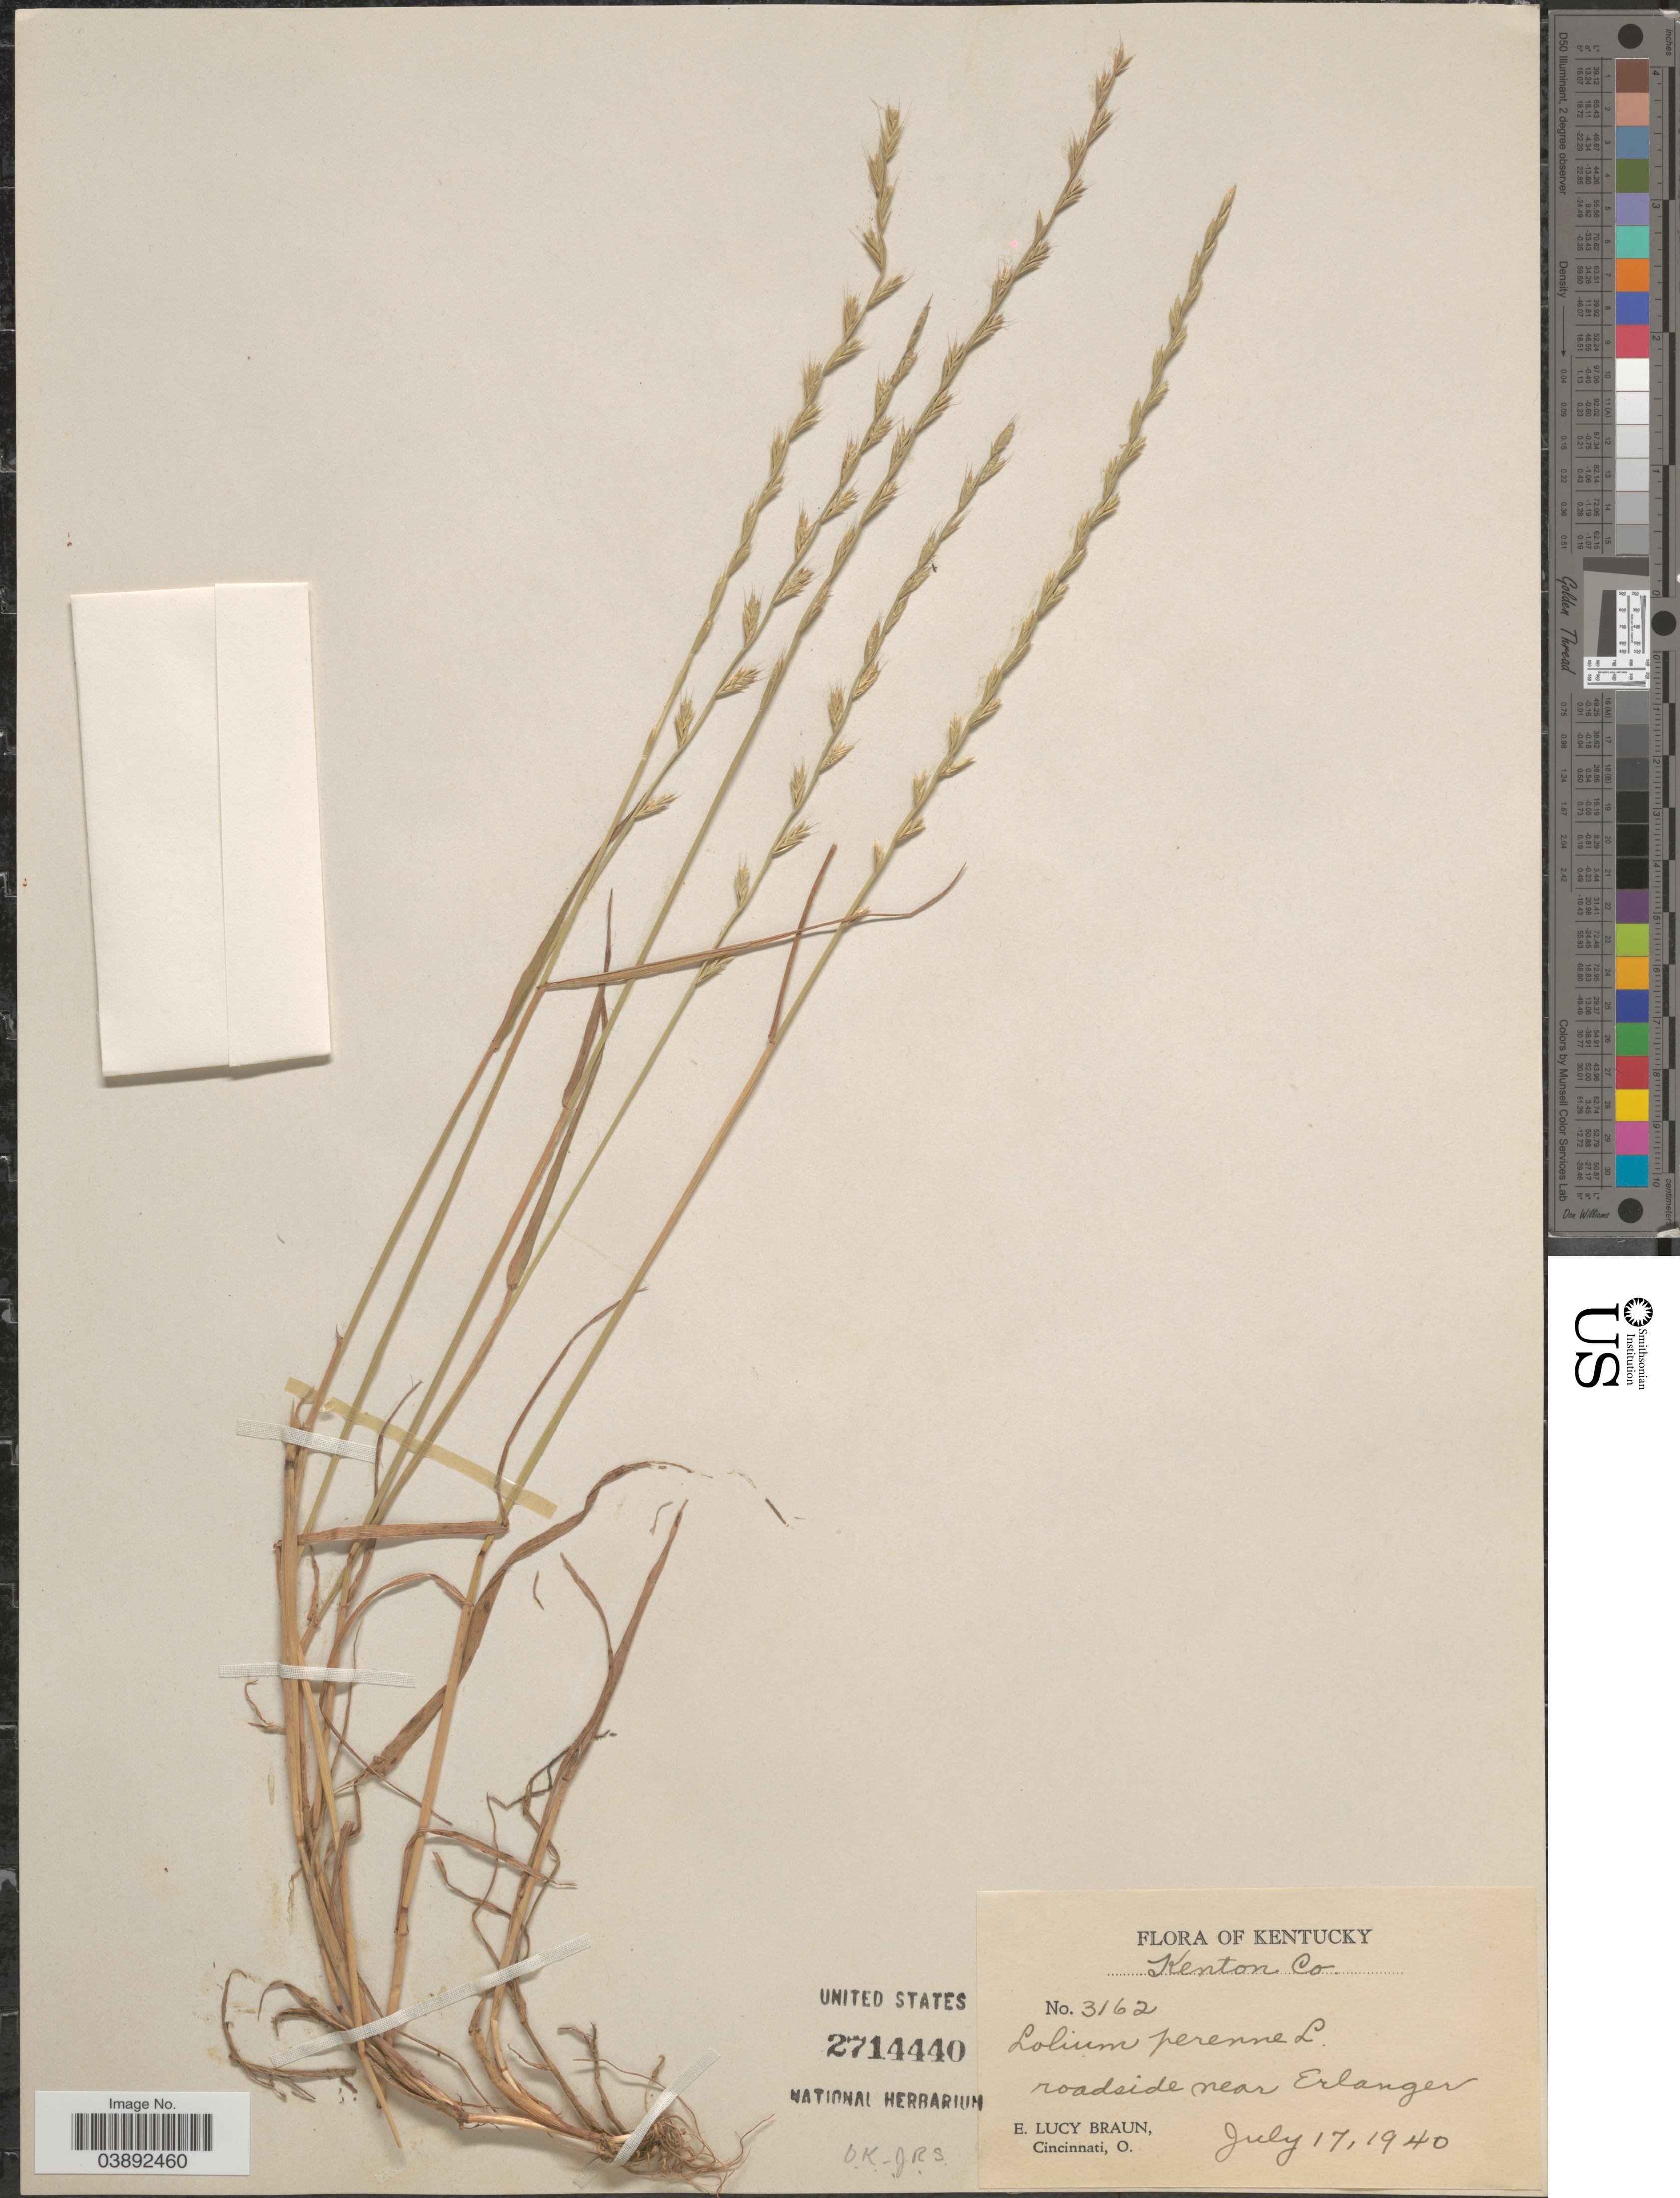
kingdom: Plantae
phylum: Tracheophyta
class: Liliopsida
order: Poales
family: Poaceae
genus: Lolium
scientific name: Lolium perenne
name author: L.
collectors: E. L. Braun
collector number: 3162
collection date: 1940-07-17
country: United States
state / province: Kentucky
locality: Kenton Co. Roadside near Erlanger.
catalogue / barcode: US 2714440